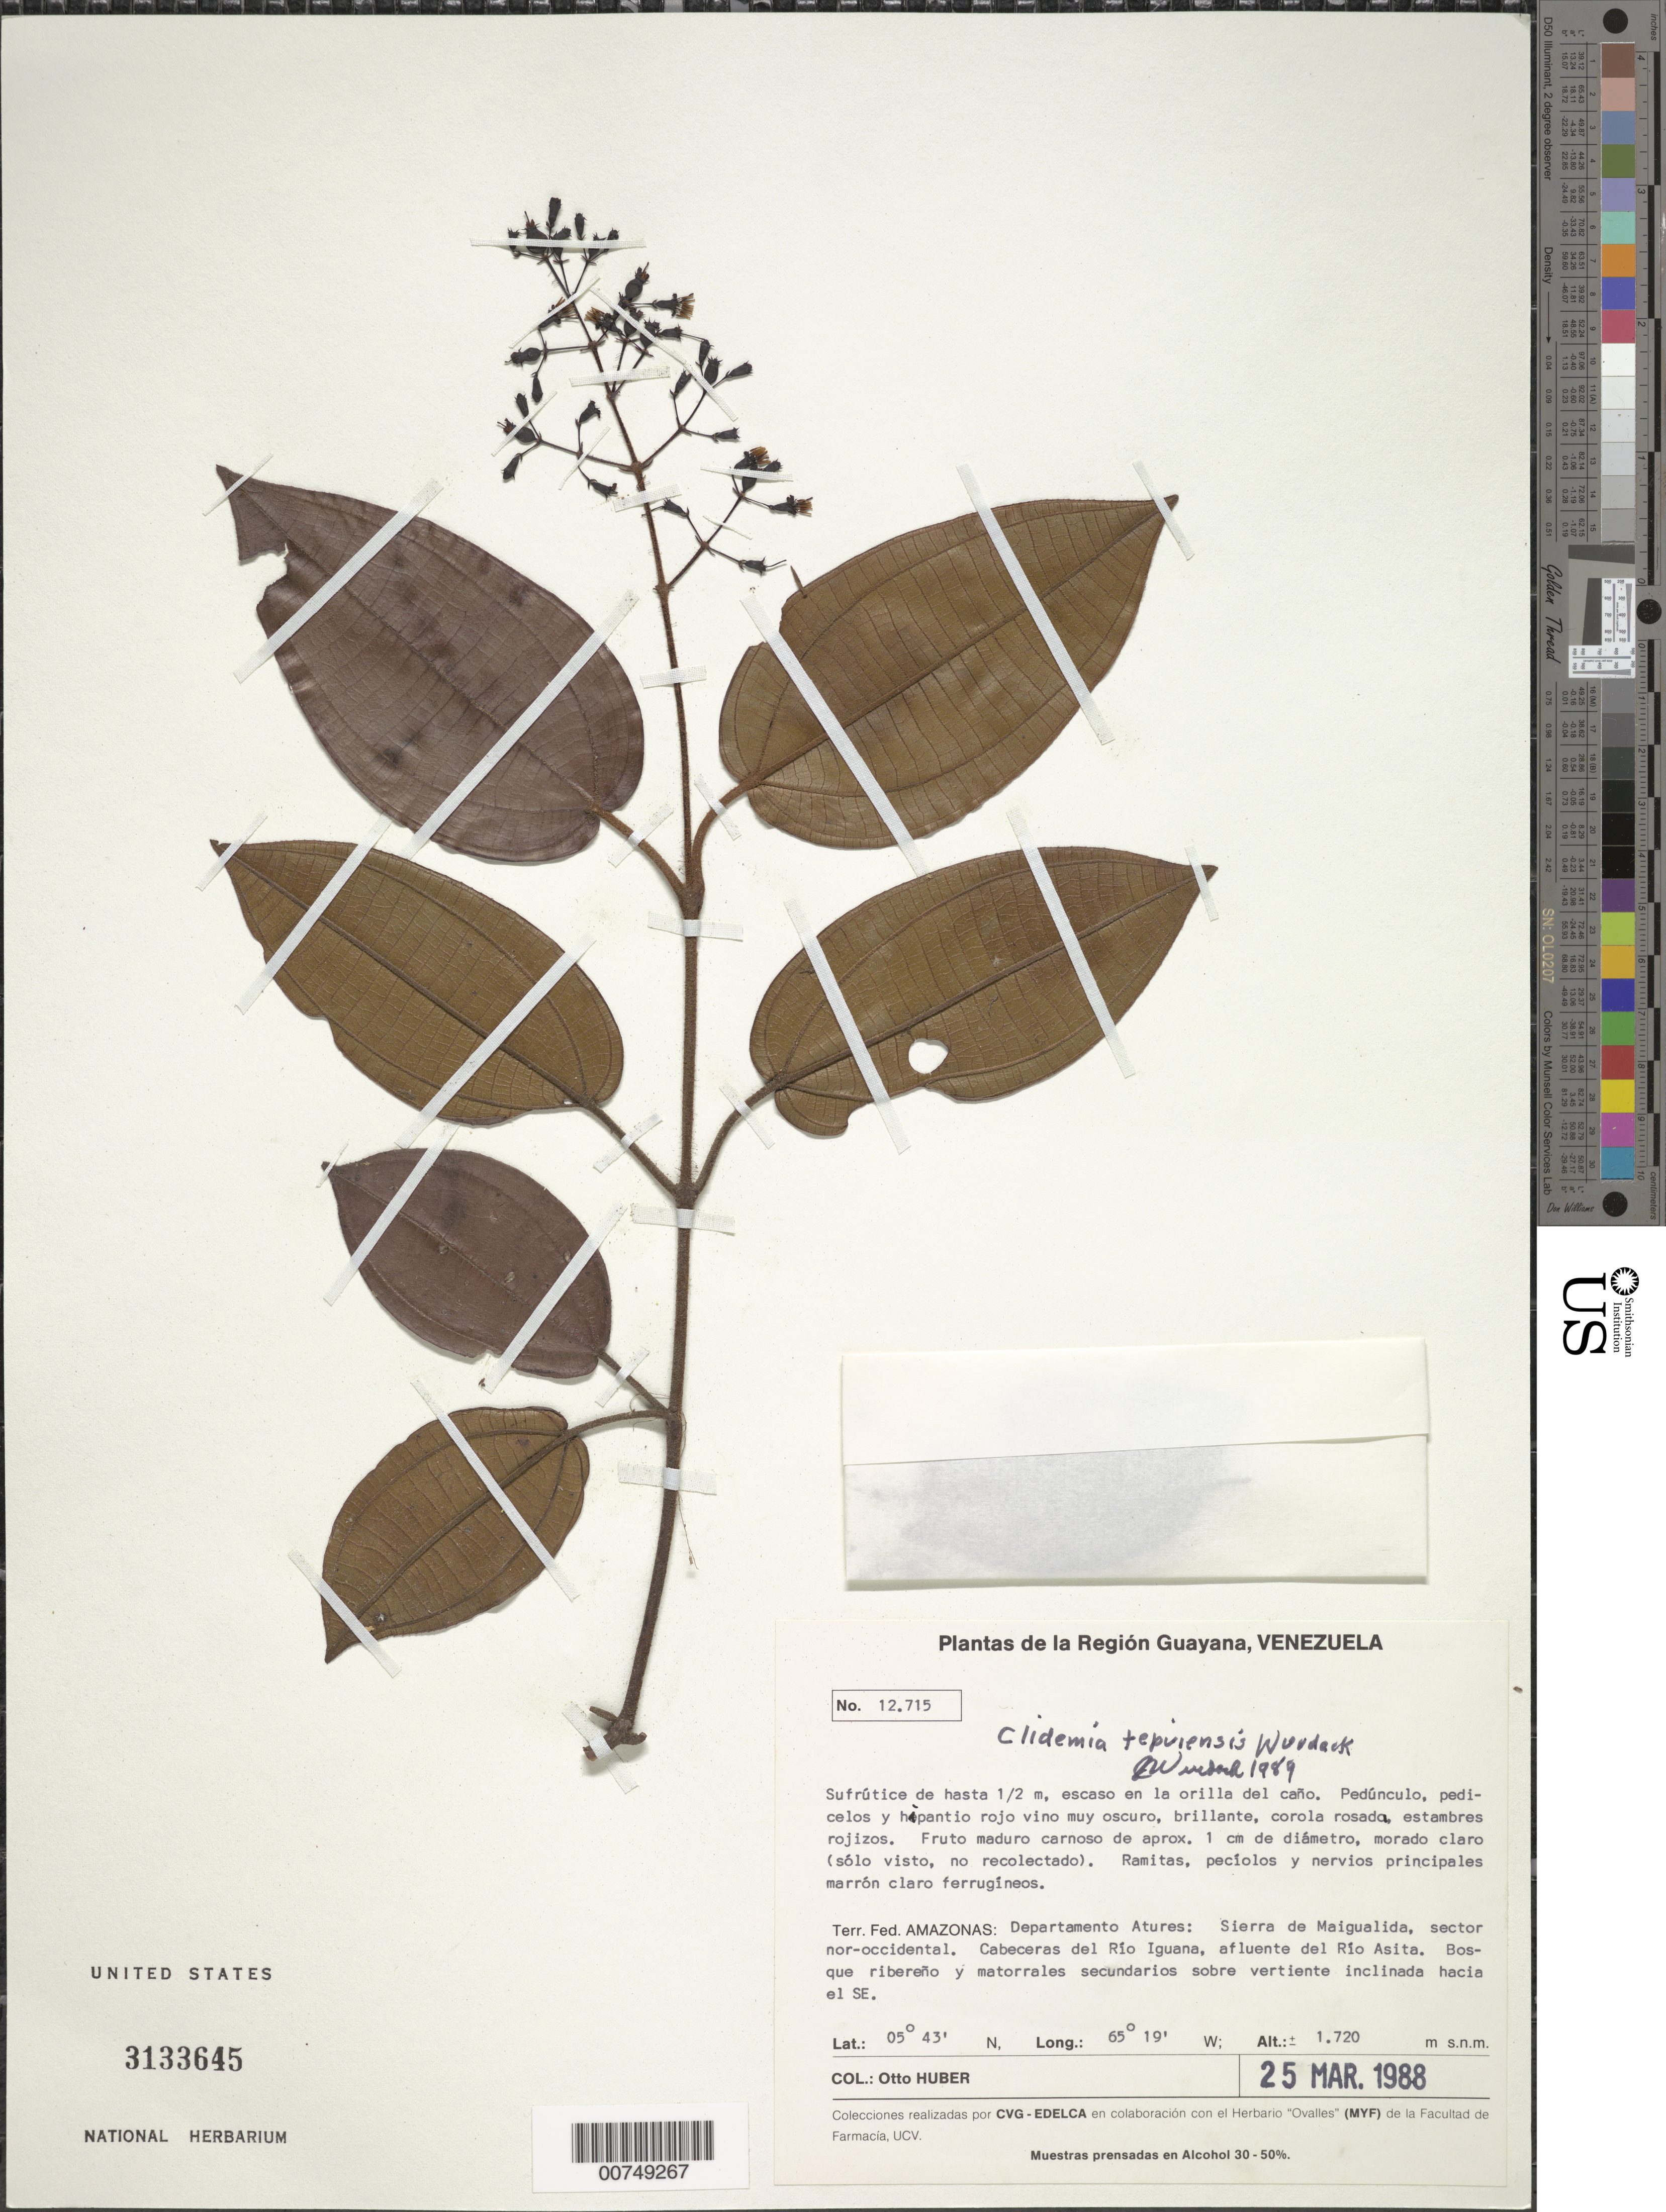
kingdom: Plantae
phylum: Tracheophyta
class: Magnoliopsida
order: Myrtales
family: Melastomataceae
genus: Clidemia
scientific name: Clidemia tepuiensis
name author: Wurdack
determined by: Wurdack, John J., (US), US (UNITED STATES)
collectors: O. Huber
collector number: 12715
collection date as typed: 25-Mar-88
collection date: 1988-03-25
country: Venezuela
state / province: Amazonas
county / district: Atures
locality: Sierra de Maigualida, sector nor-occidental; cabeceras del Río Iguana, afluente del Río Asita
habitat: orilla del cano; bosque ribereno y matorrales secundarios sobre vertiente inclinada haci el SE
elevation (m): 1720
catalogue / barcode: US 3133645